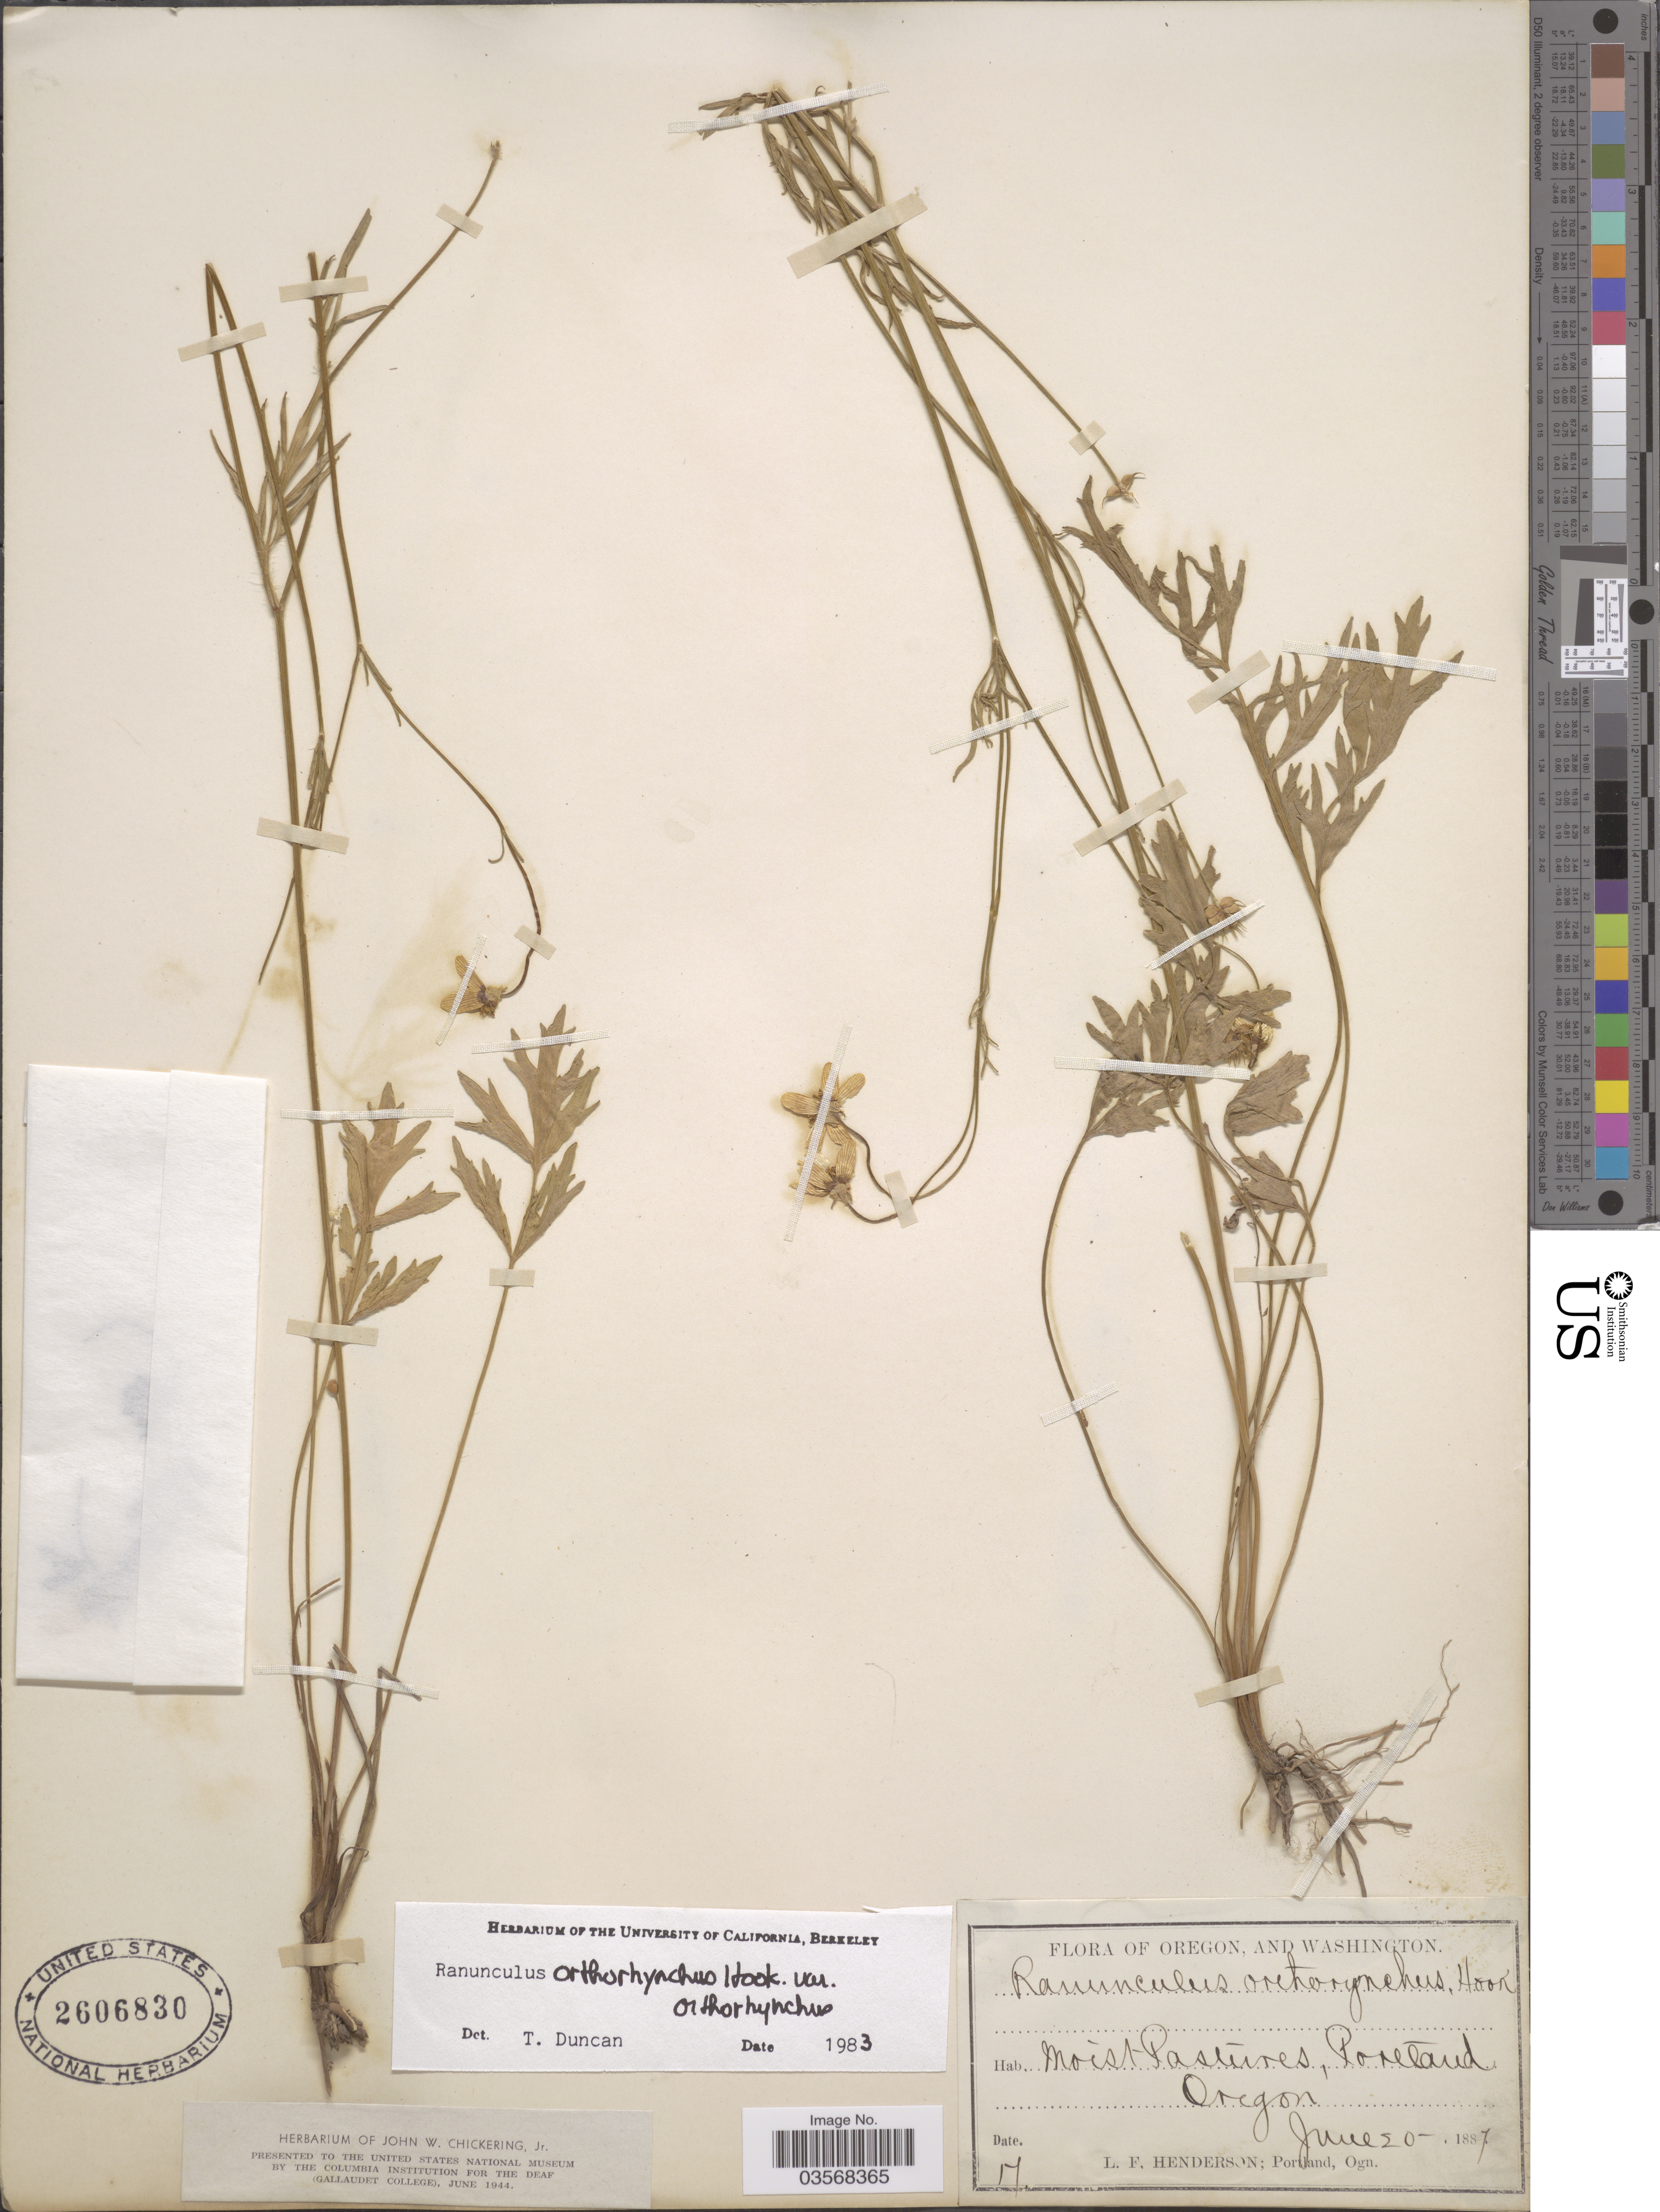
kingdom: Plantae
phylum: Tracheophyta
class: Magnoliopsida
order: Ranunculales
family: Ranunculaceae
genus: Ranunculus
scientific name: Ranunculus orthorhynchus var. orthorhynchus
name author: Hook.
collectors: L. Henderson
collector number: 17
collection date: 1887-06-20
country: United States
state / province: Oregon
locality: Portland.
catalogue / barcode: US 2606830